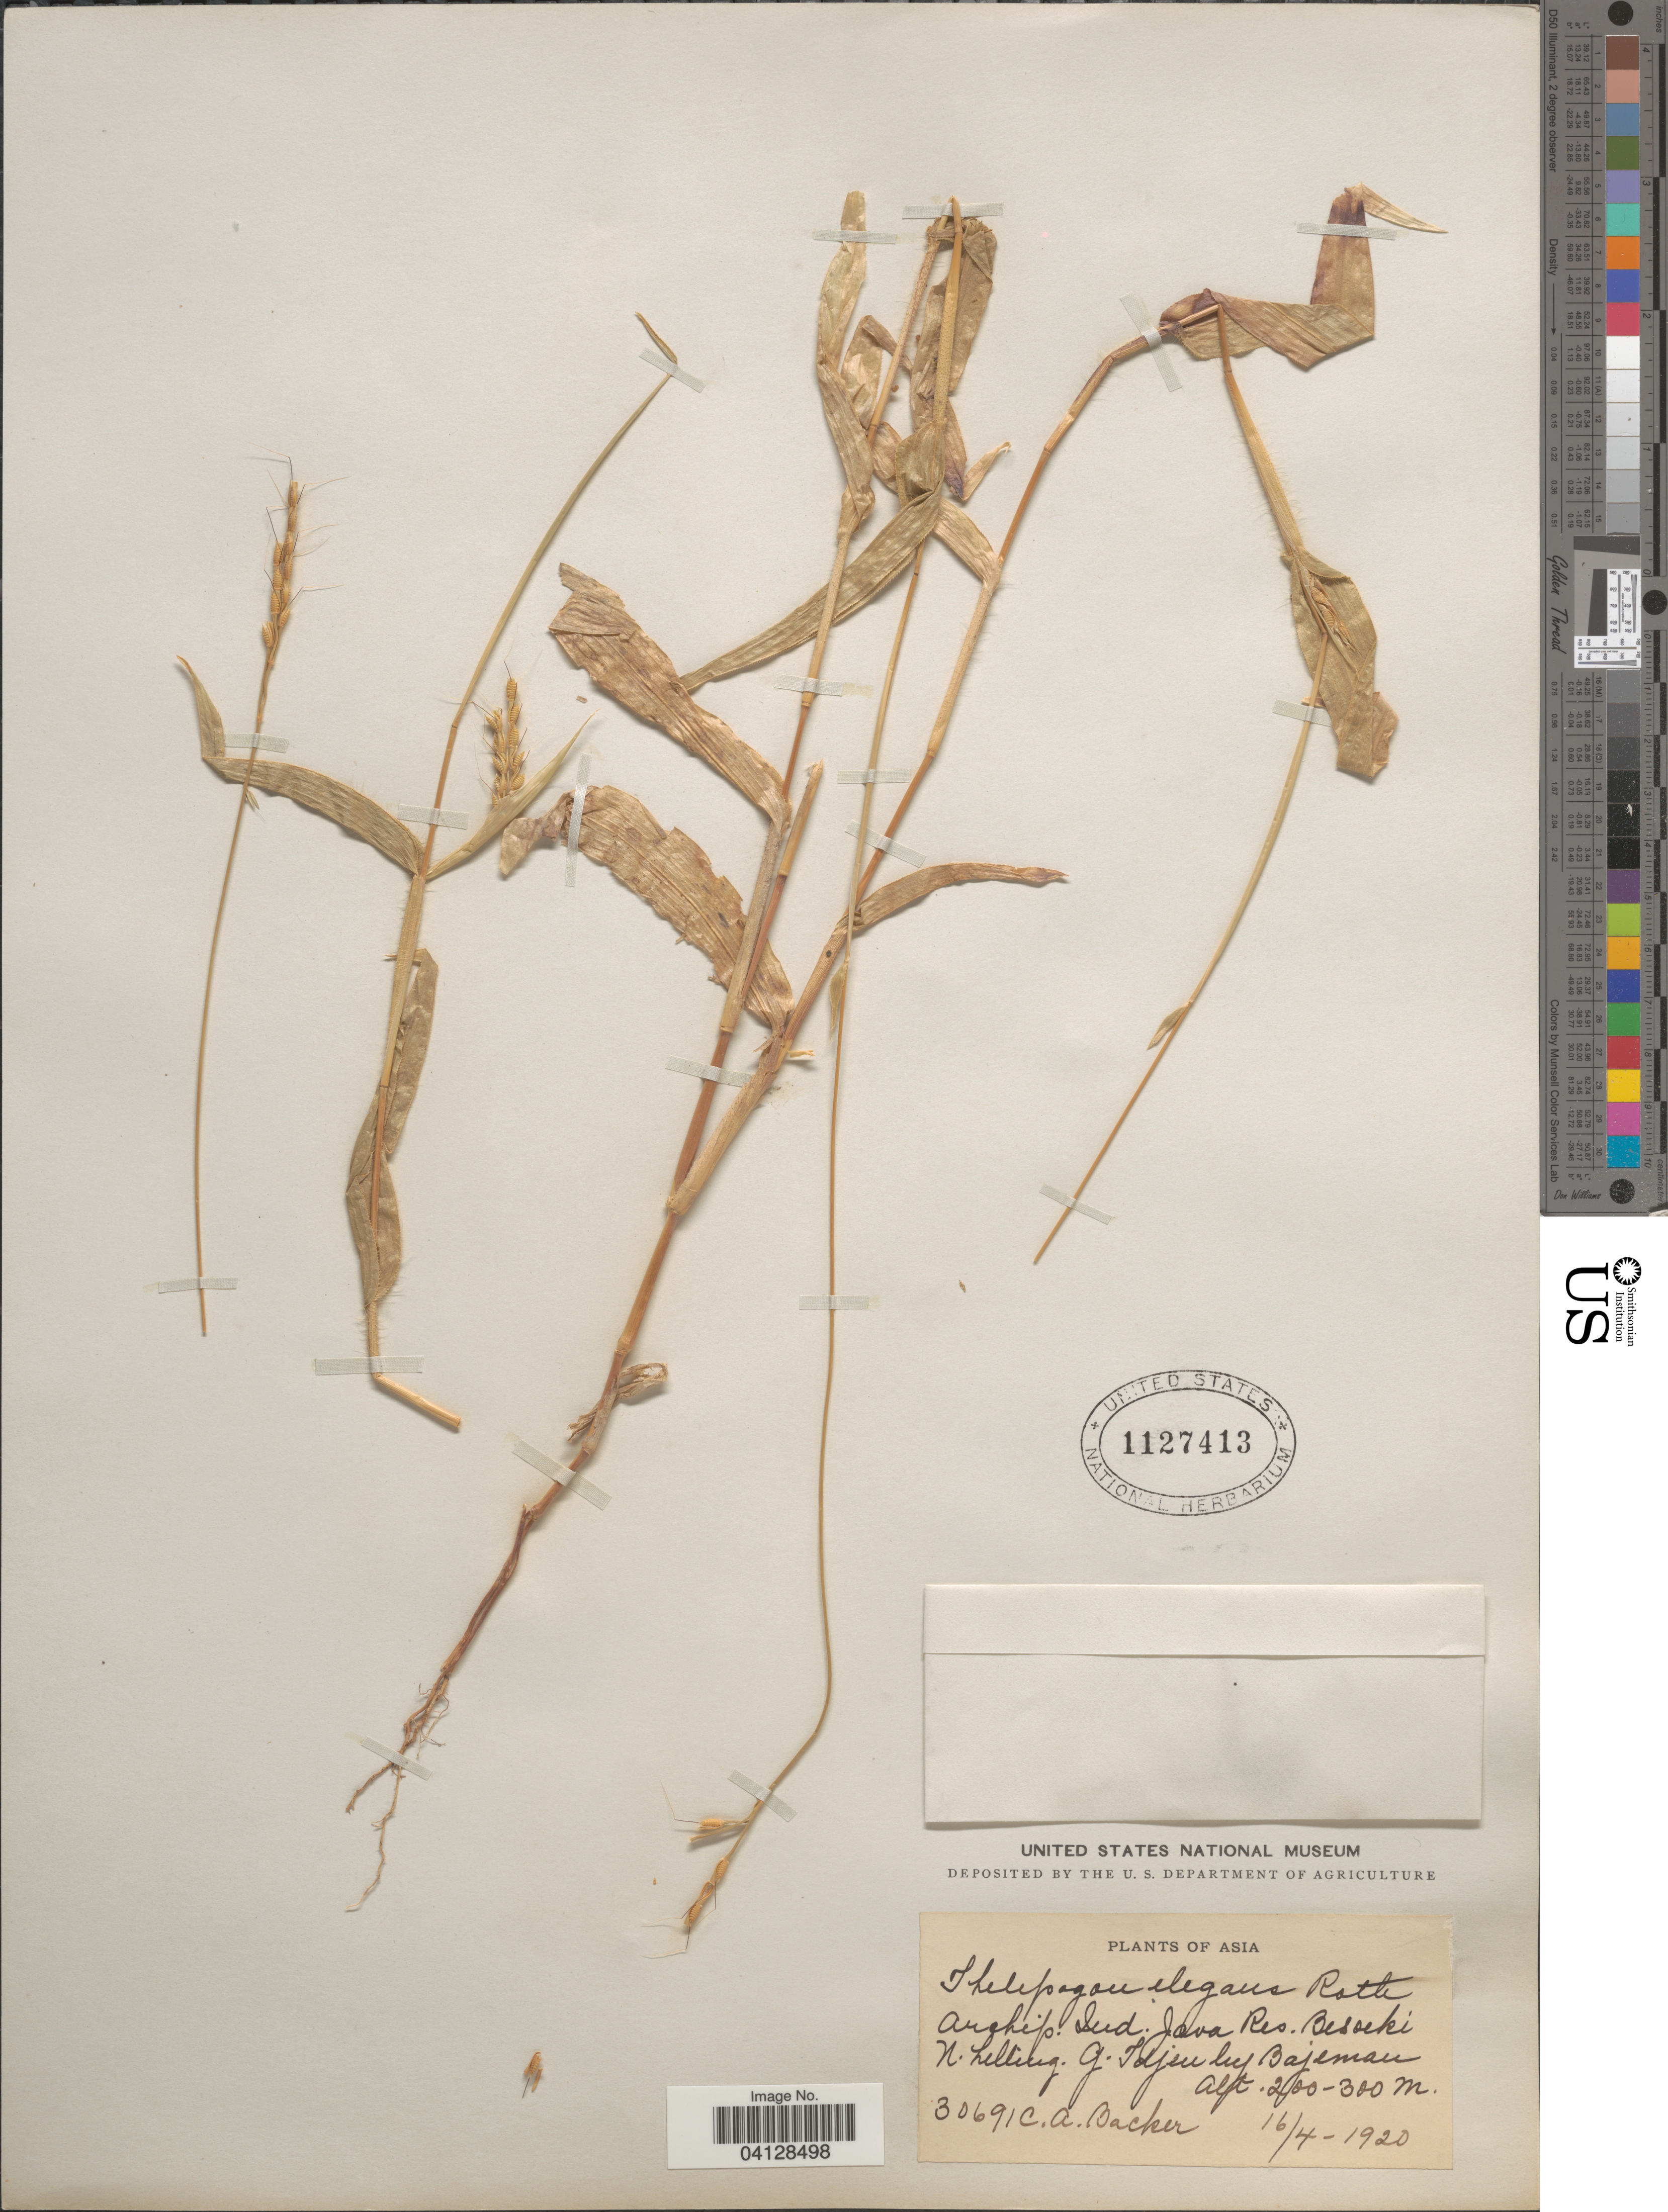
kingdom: Plantae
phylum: Tracheophyta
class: Liliopsida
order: Poales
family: Poaceae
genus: Thelepogon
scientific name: Thelepogon elegans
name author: Roth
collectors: C. A. Backer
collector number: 30691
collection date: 1920-04-16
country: Indonesia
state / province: Java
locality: Archipel. Ind. Res. Besoeki. N. helling. G. Idjen by Bajeman.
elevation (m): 200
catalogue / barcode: US 1127413